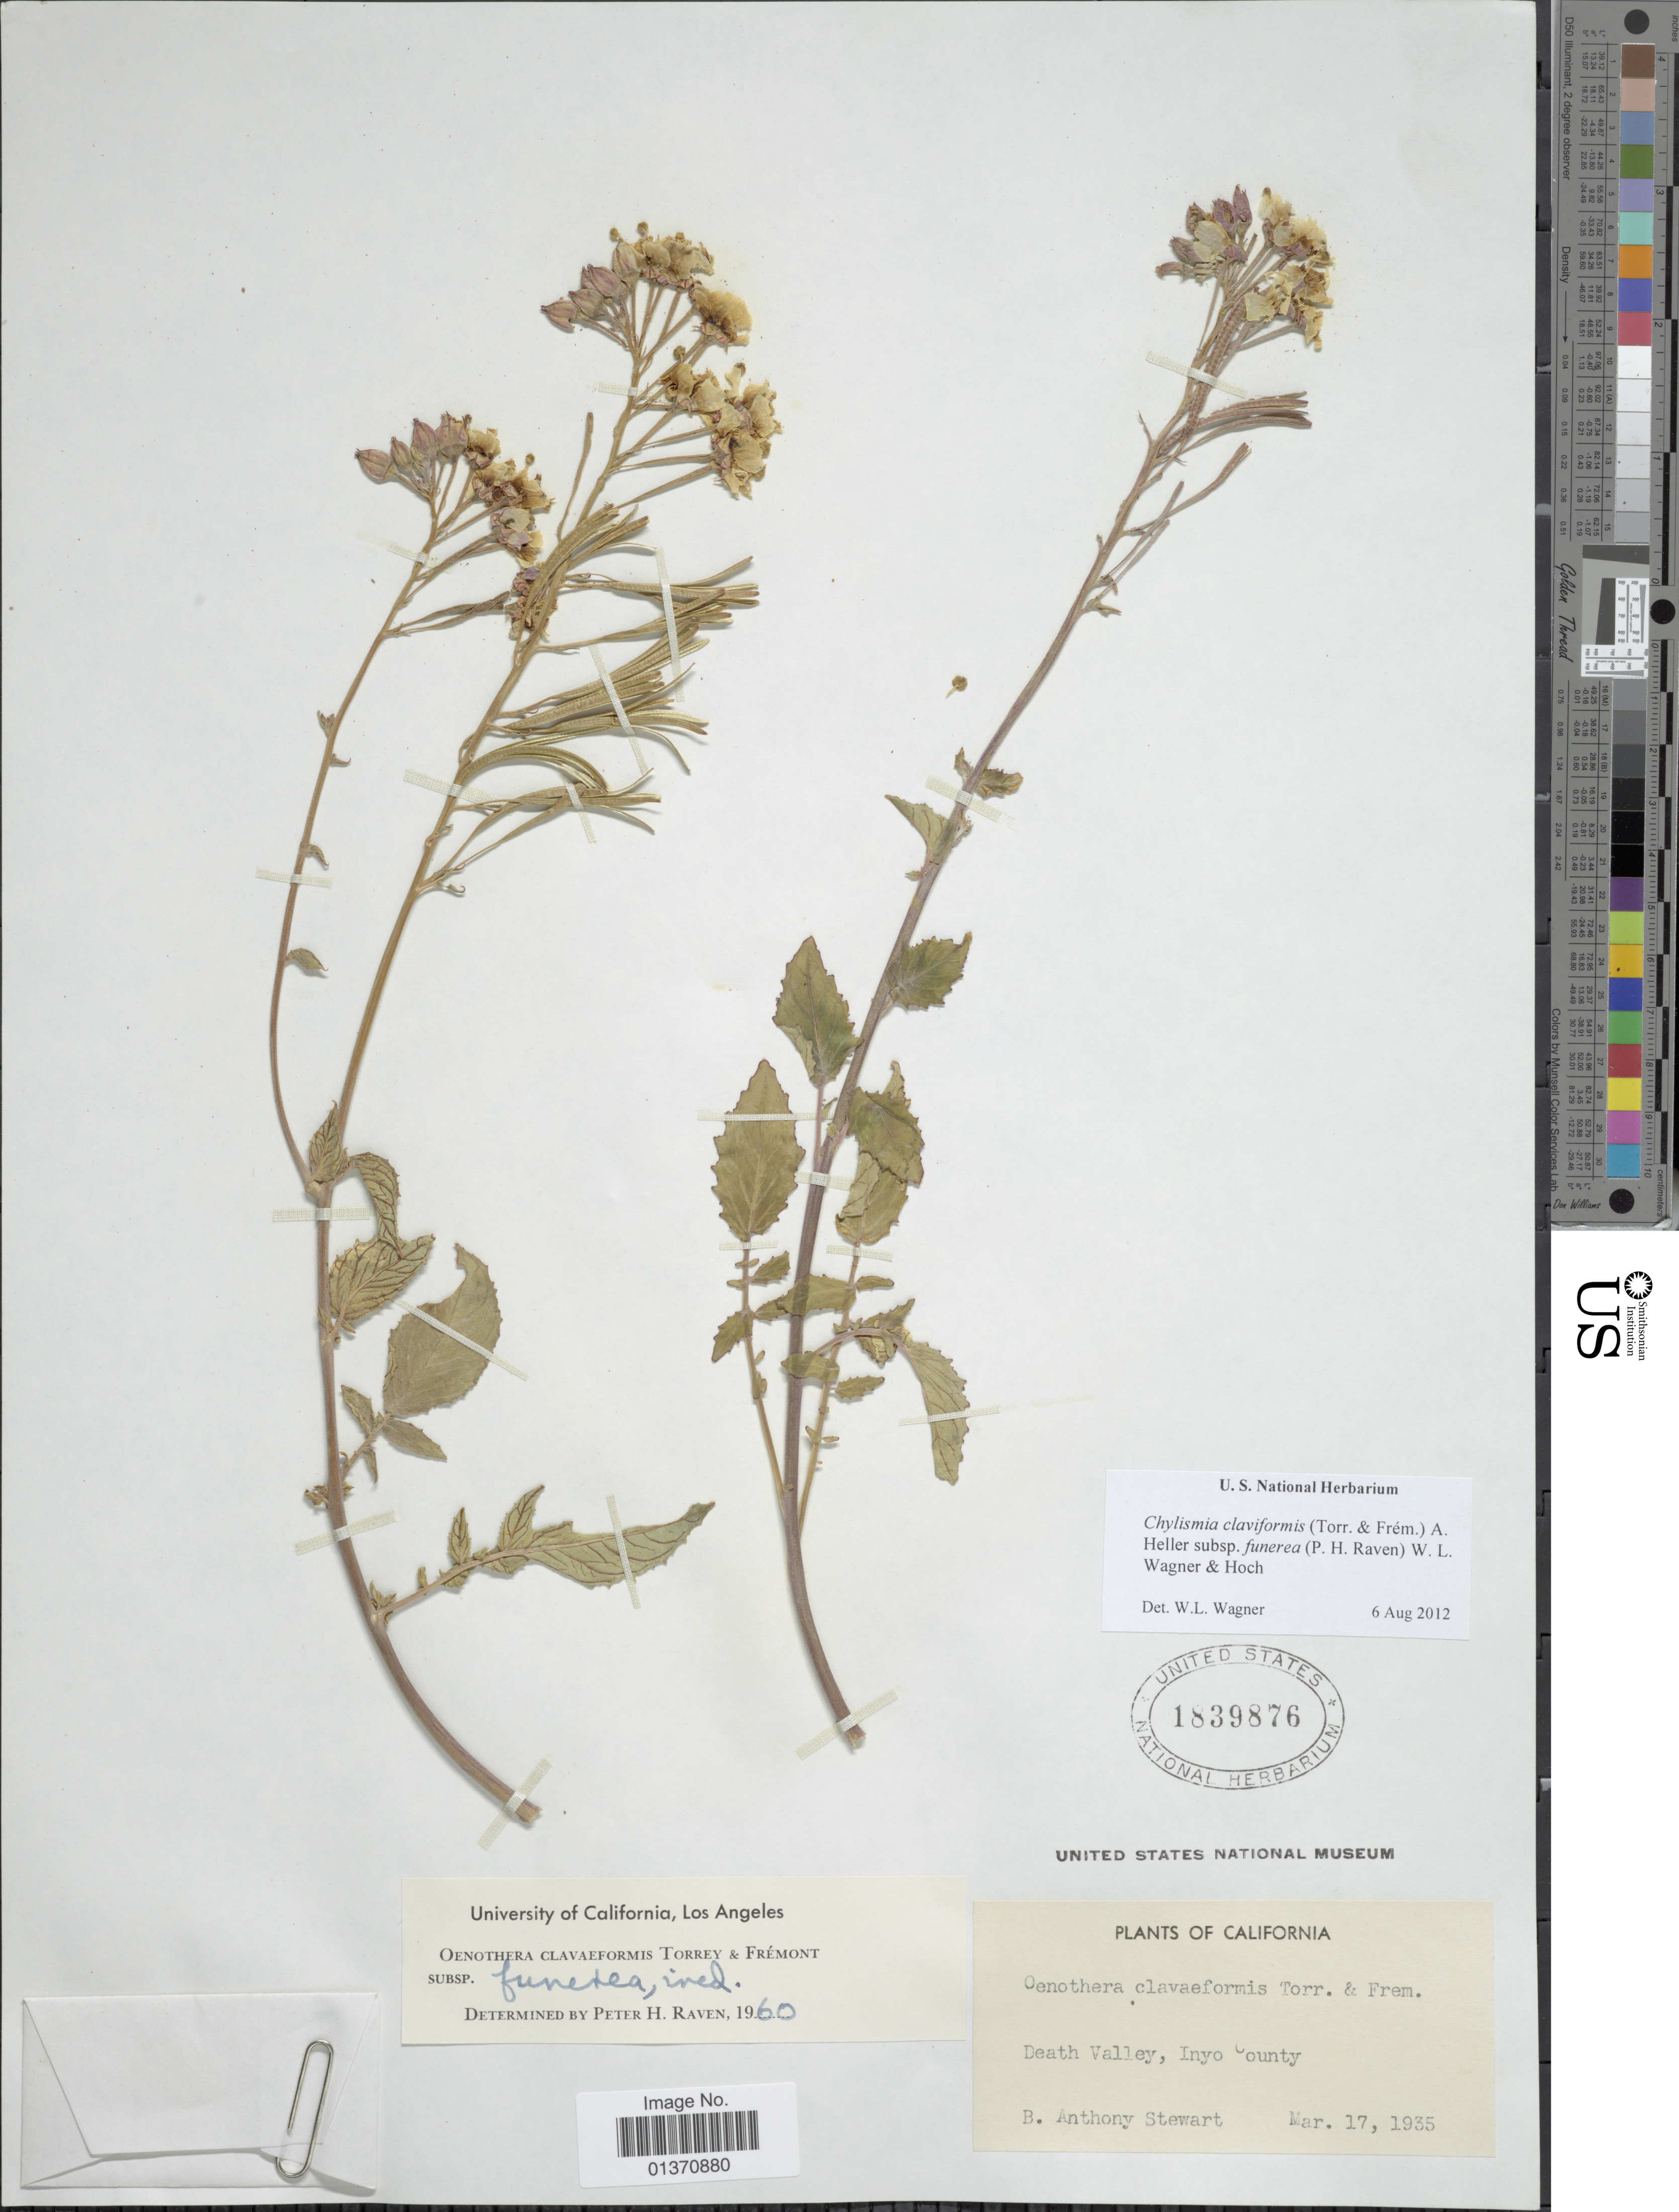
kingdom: Plantae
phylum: Tracheophyta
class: Magnoliopsida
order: Myrtales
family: Onagraceae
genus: Chylismia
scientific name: Chylismia claviformis subsp. funerea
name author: (P.H. Raven) W.L. Wagner & Hoch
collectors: B. Stewart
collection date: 1935-03-17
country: United States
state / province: California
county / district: Inyo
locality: Death Valley, Inyo County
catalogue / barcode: US 1839876